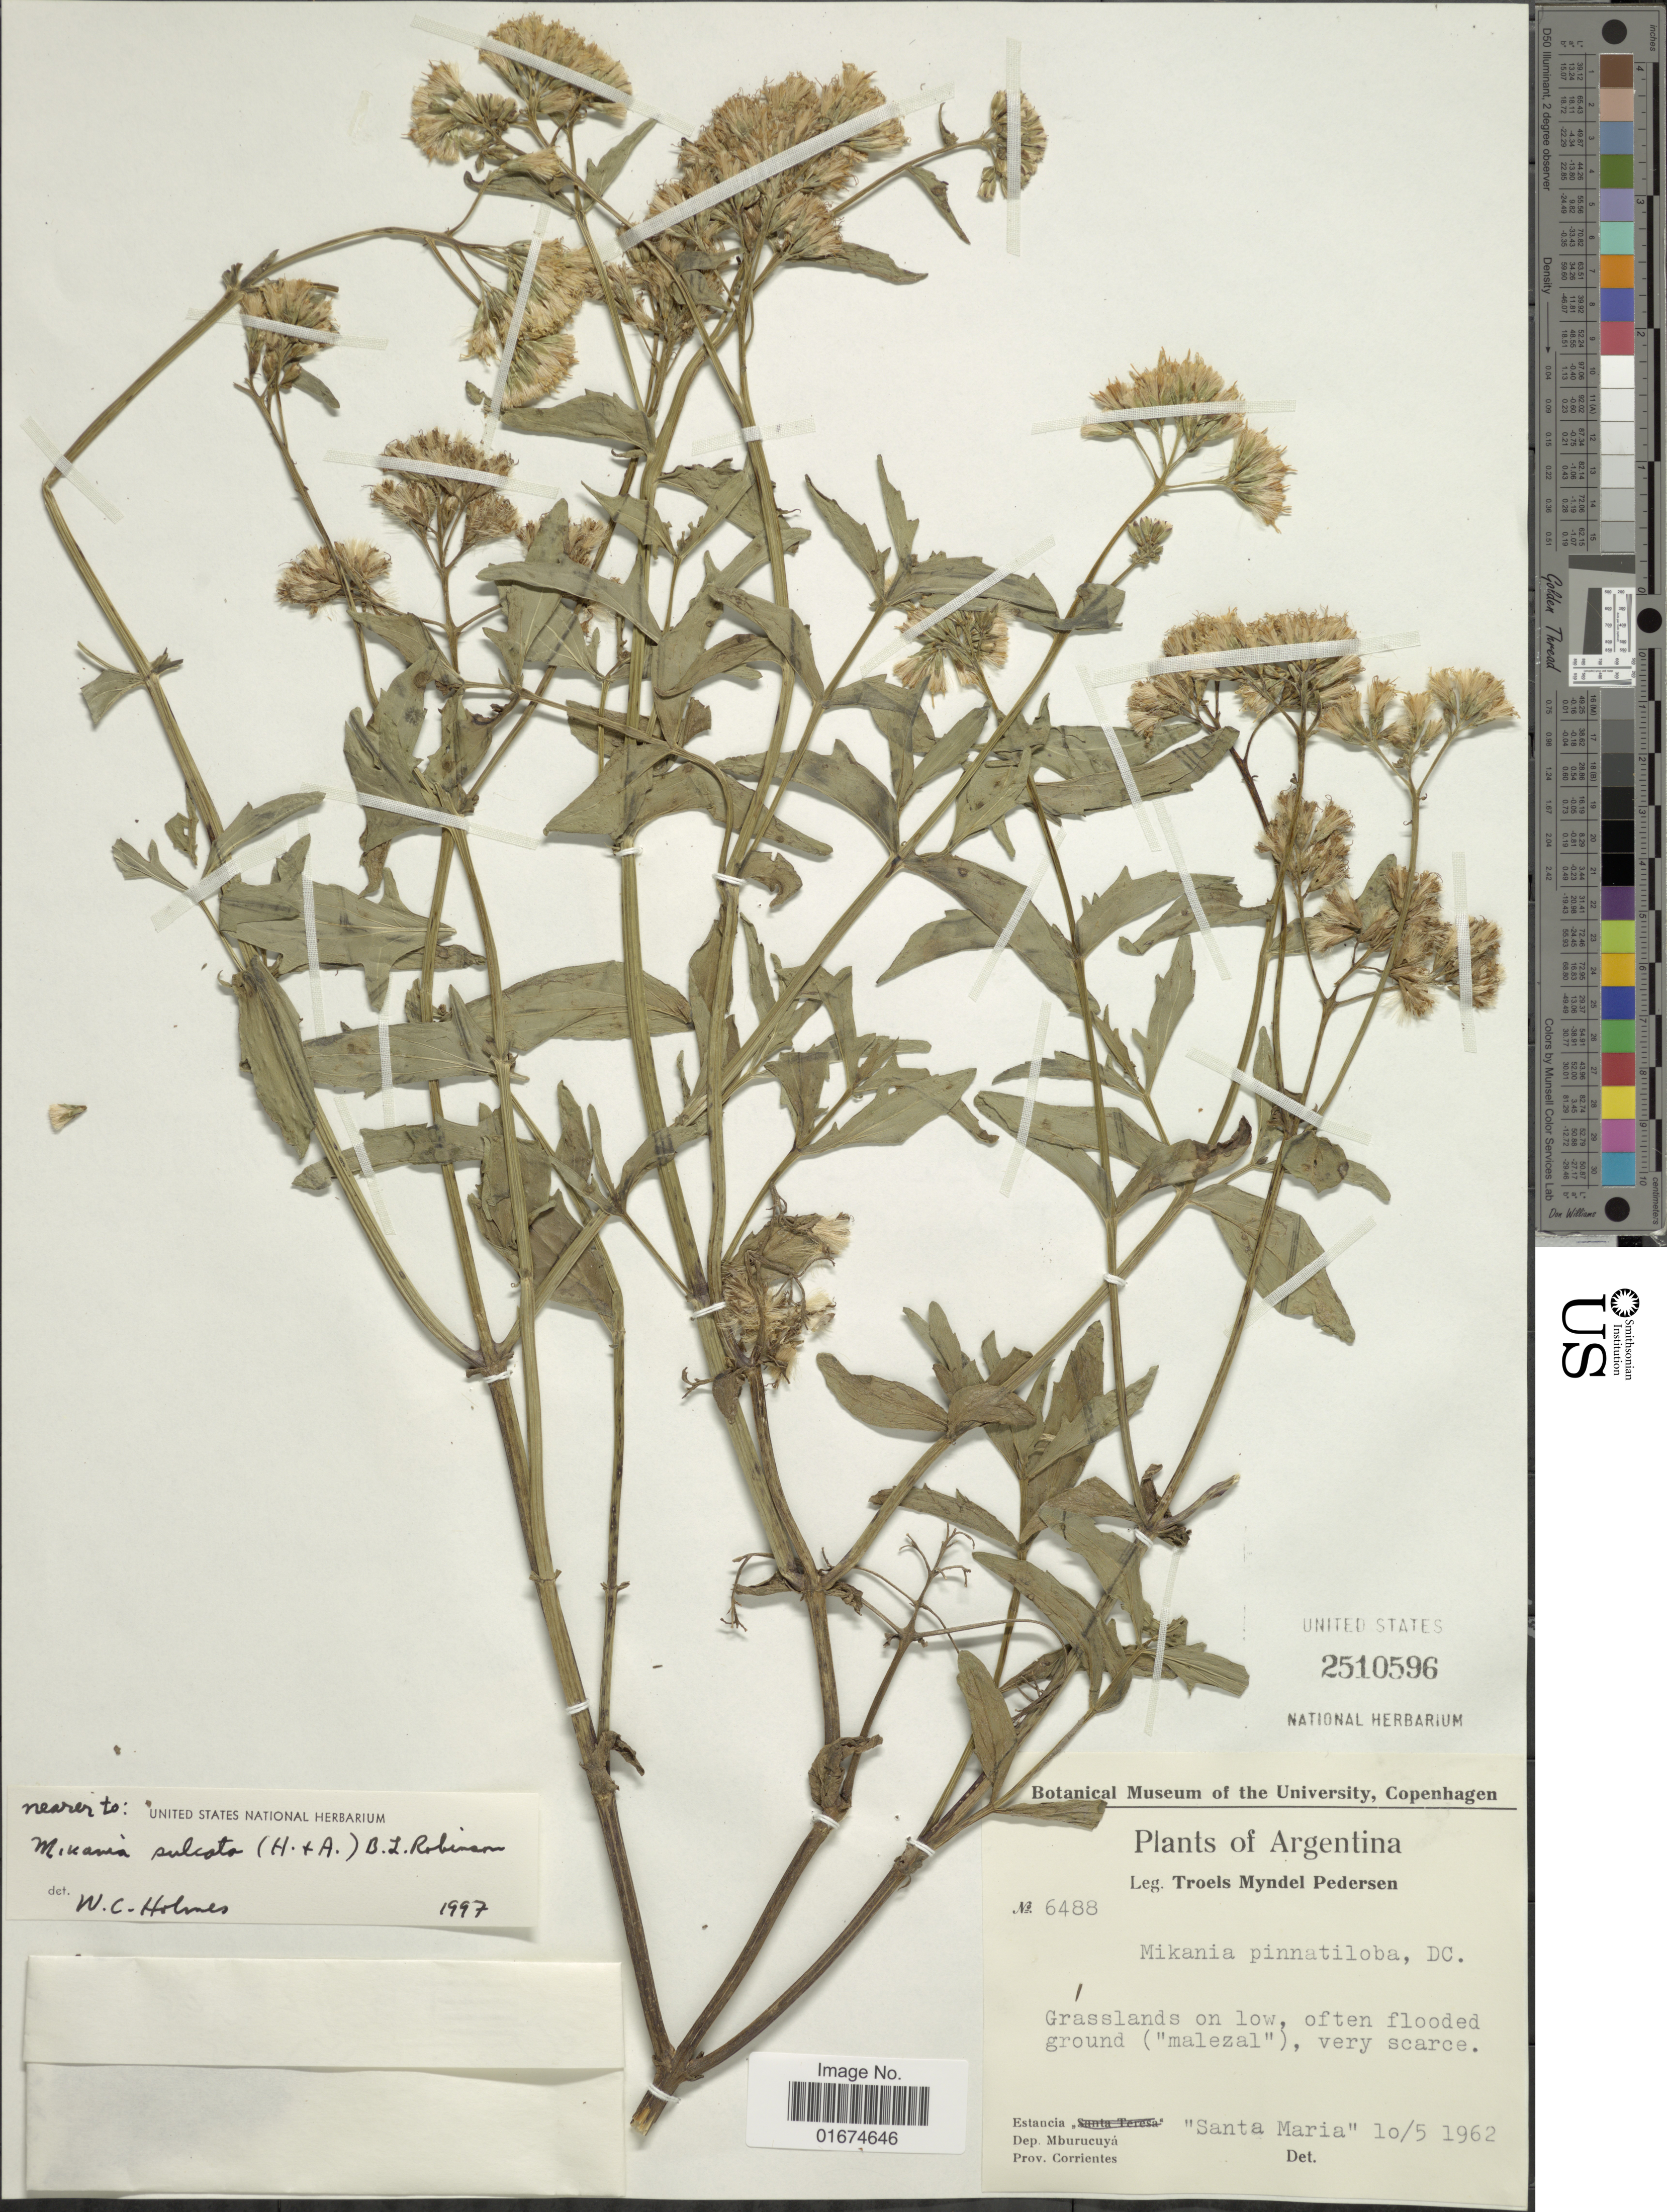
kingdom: Plantae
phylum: Tracheophyta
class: Magnoliopsida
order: Asterales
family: Asteraceae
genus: Mikania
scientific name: Mikania sulcata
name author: (Hook. & Arn.) B.L. Rob.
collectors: T. Pederson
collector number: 6488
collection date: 1962-05-10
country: Argentina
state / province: Corrientes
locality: Estancia "Santa Maria", Dep. Mburucuyá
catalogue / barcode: US 2510596